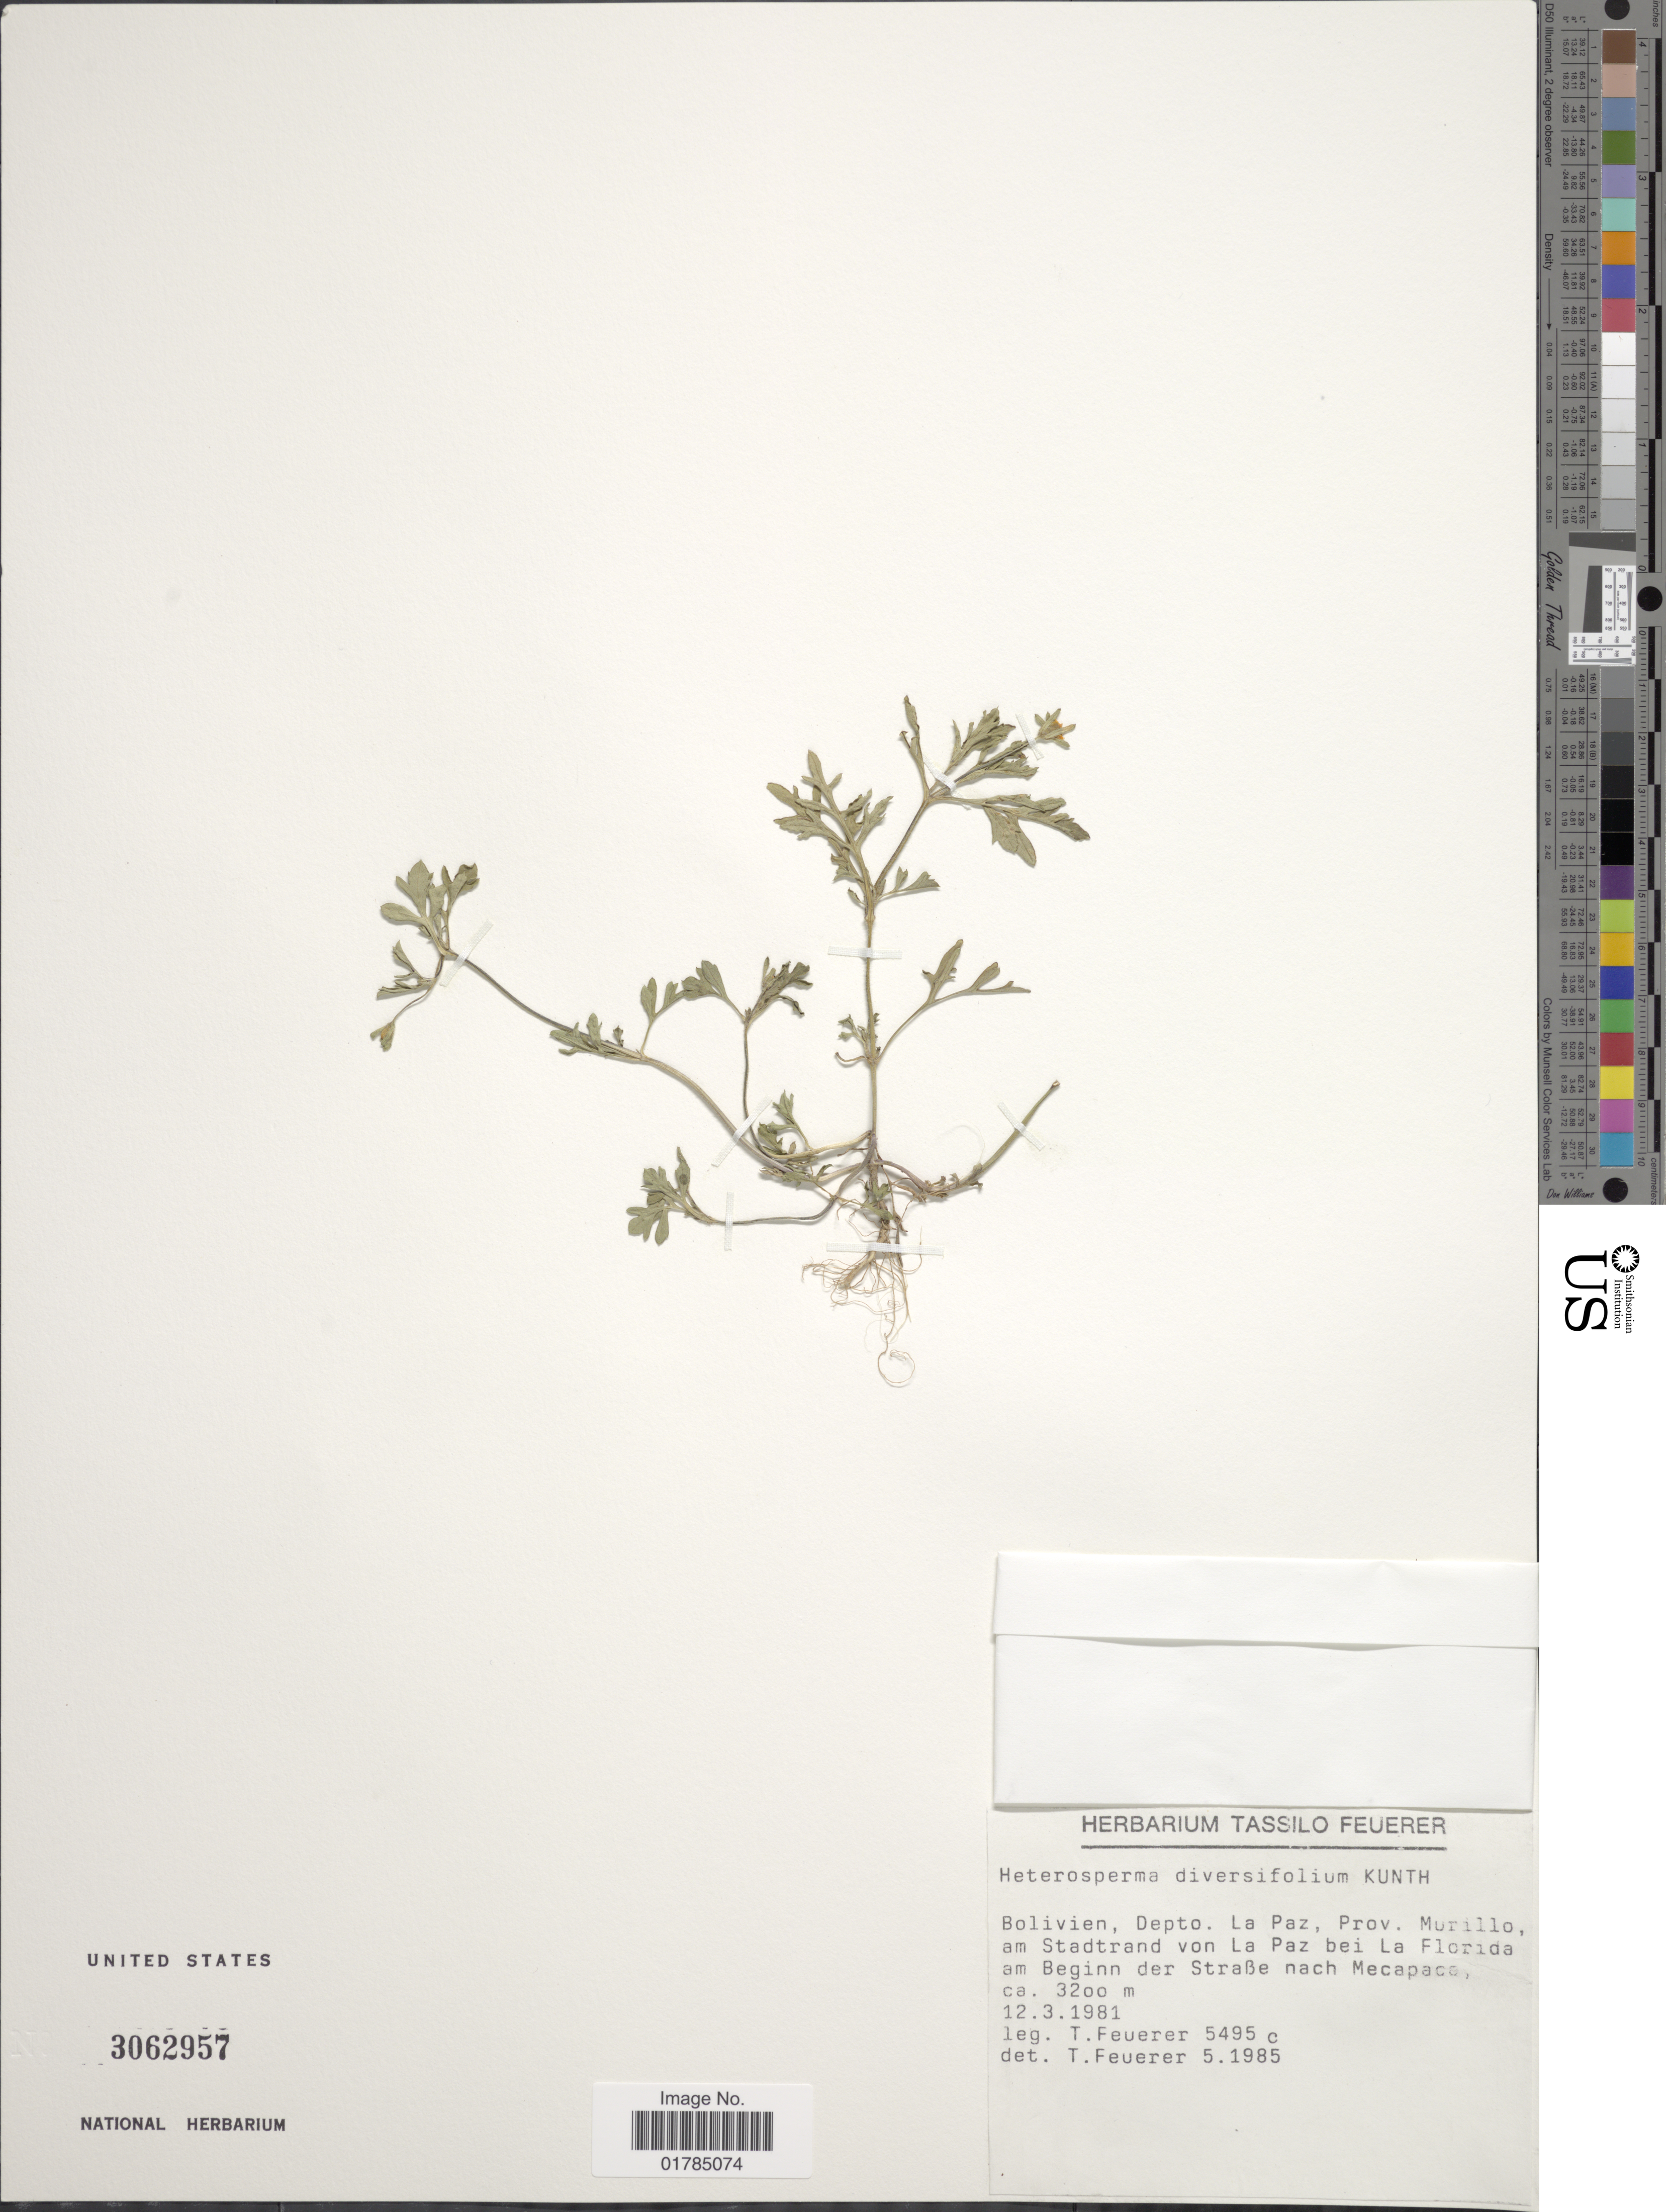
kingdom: Plantae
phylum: Tracheophyta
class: Magnoliopsida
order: Asterales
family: Asteraceae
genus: Heterosperma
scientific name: Heterosperma nanum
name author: (Nutt.) Sherff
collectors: T. Feuerer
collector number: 5495c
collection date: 1981-03-12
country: Bolivia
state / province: La Paz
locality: Prov. Murillo, am Stadtrand von La Paz bei La Florida am Beginn der Straße nach Mecapaca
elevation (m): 3200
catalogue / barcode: US 3062957